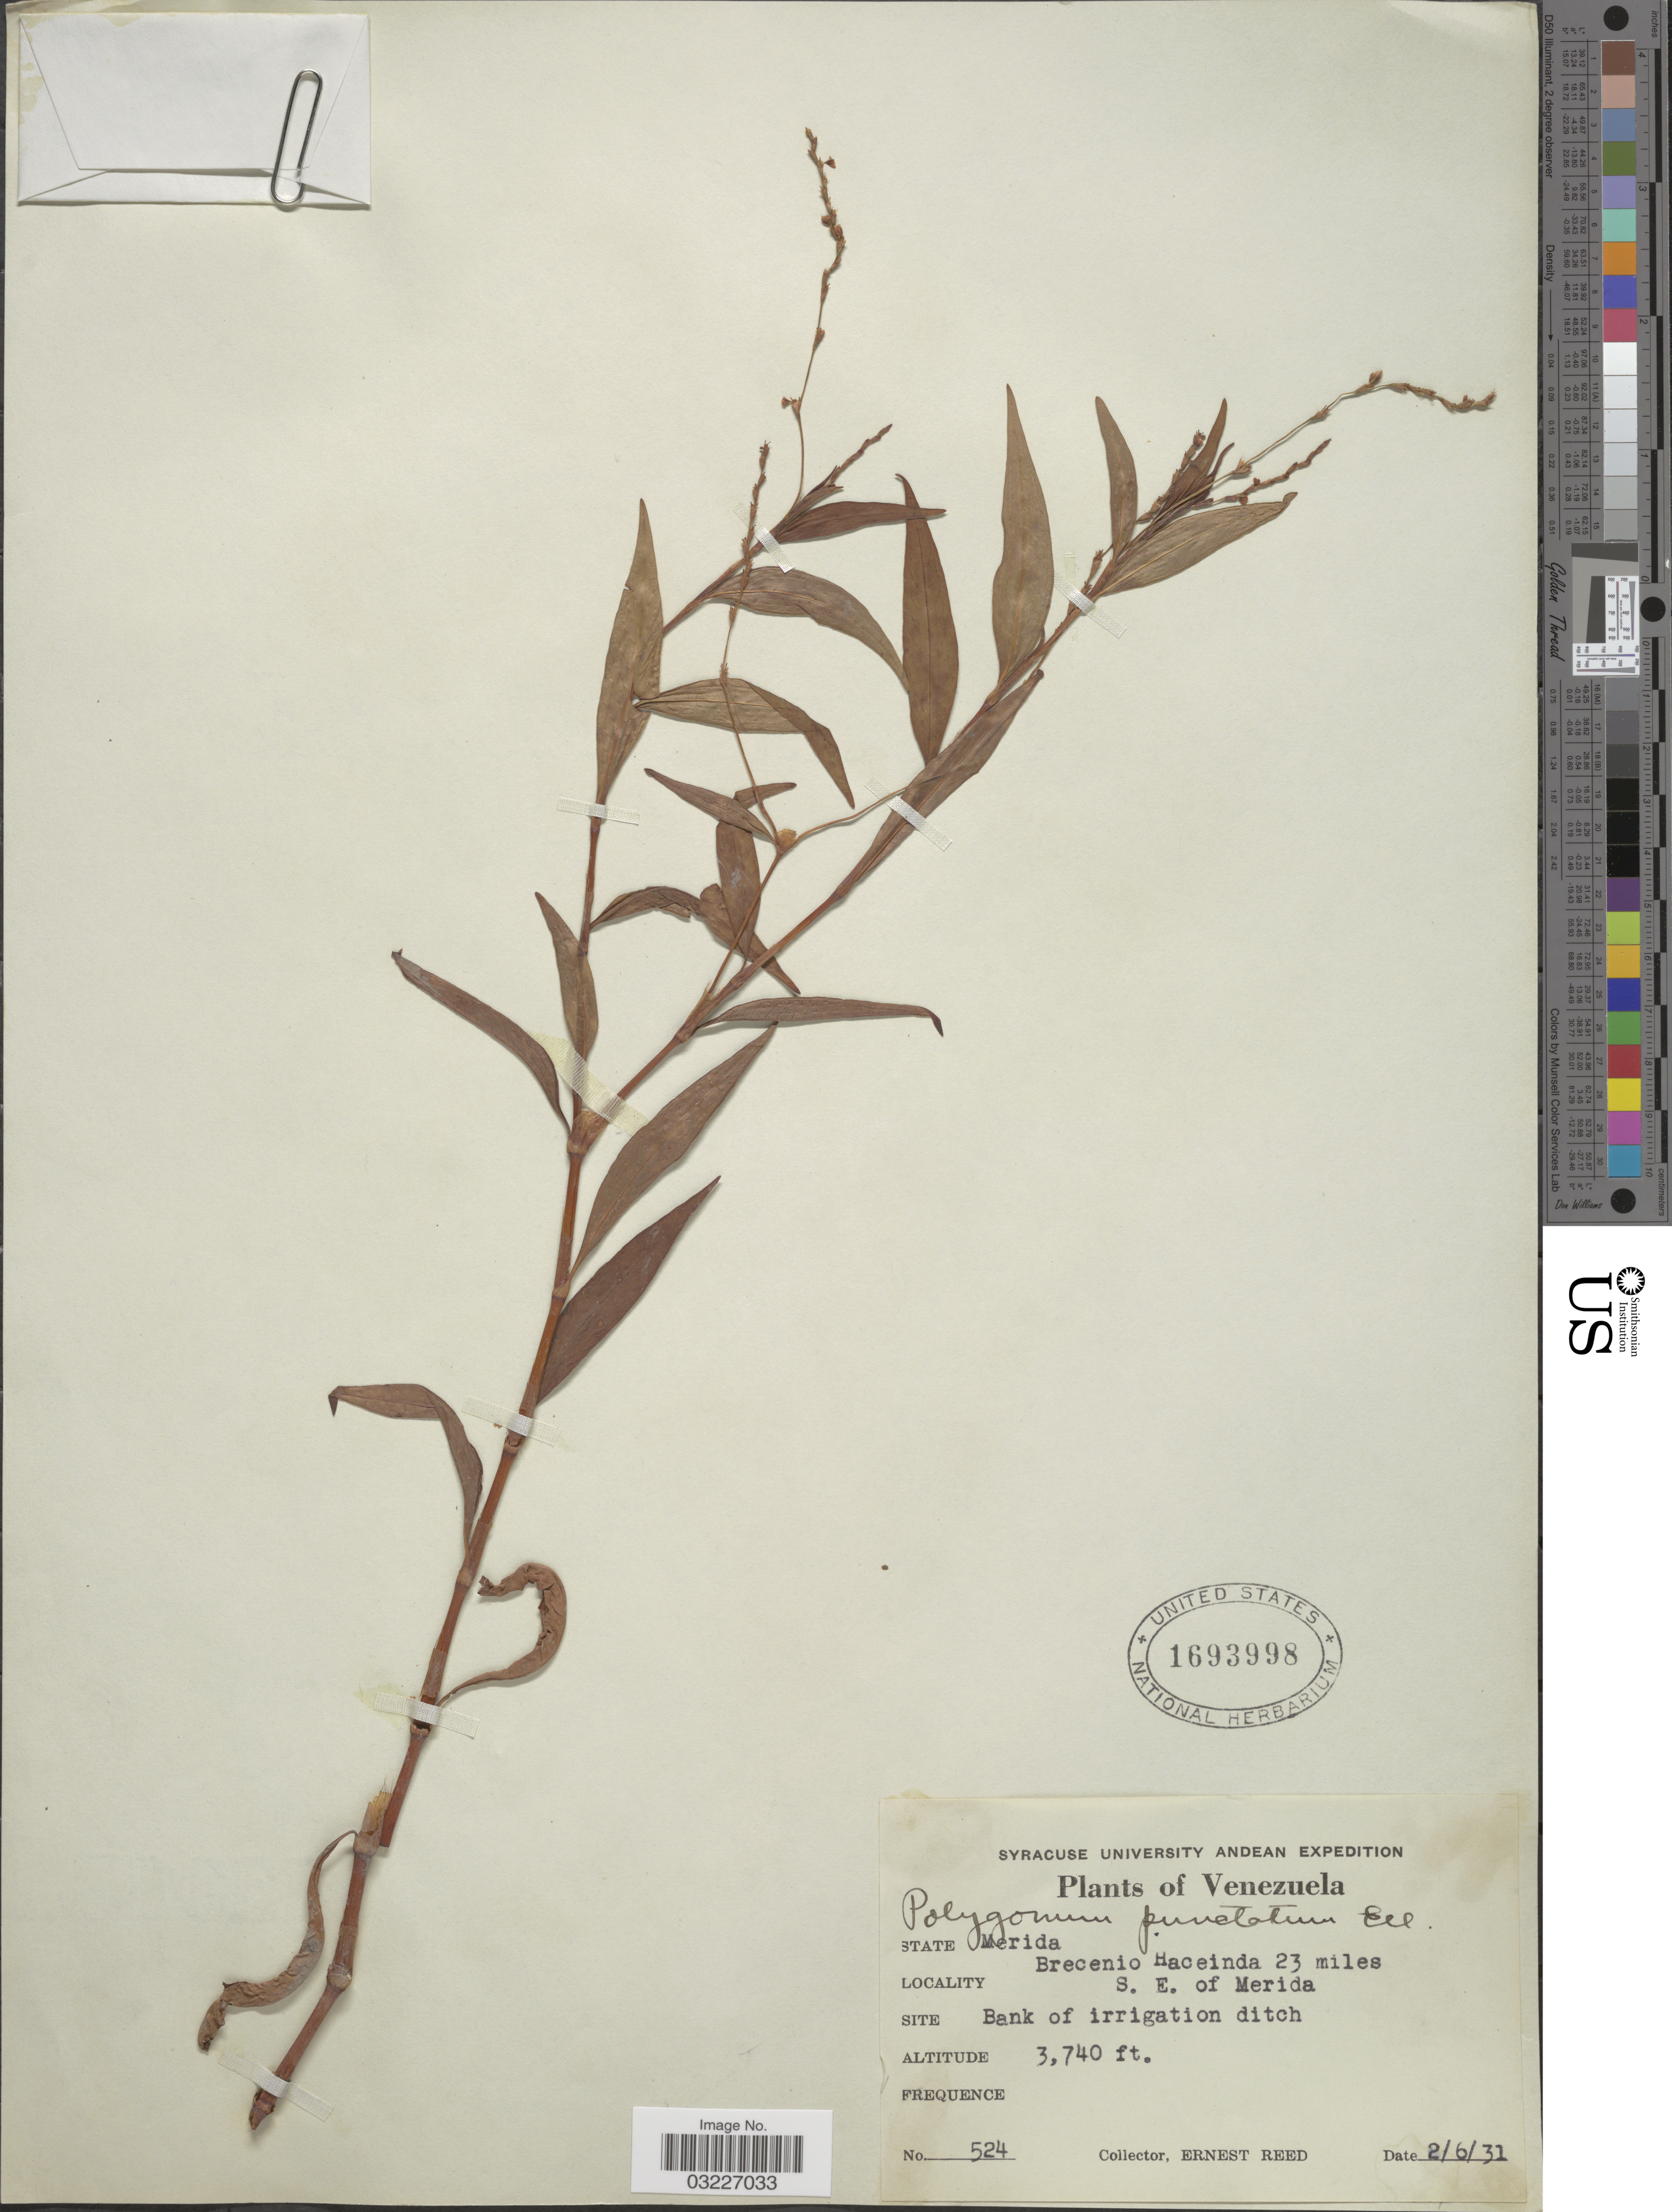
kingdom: Plantae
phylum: Tracheophyta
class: Magnoliopsida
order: Caryophyllales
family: Polygonaceae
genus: Polygonum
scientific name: Polygonum opelousanum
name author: Riddell ex Small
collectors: E. Reed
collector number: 524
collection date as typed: Transcribed d/m/y: 2/6/31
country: Venezuela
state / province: Mérida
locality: Brecenio Hacienda 23 miles S. E. of Merida.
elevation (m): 1140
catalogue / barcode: US 1693998